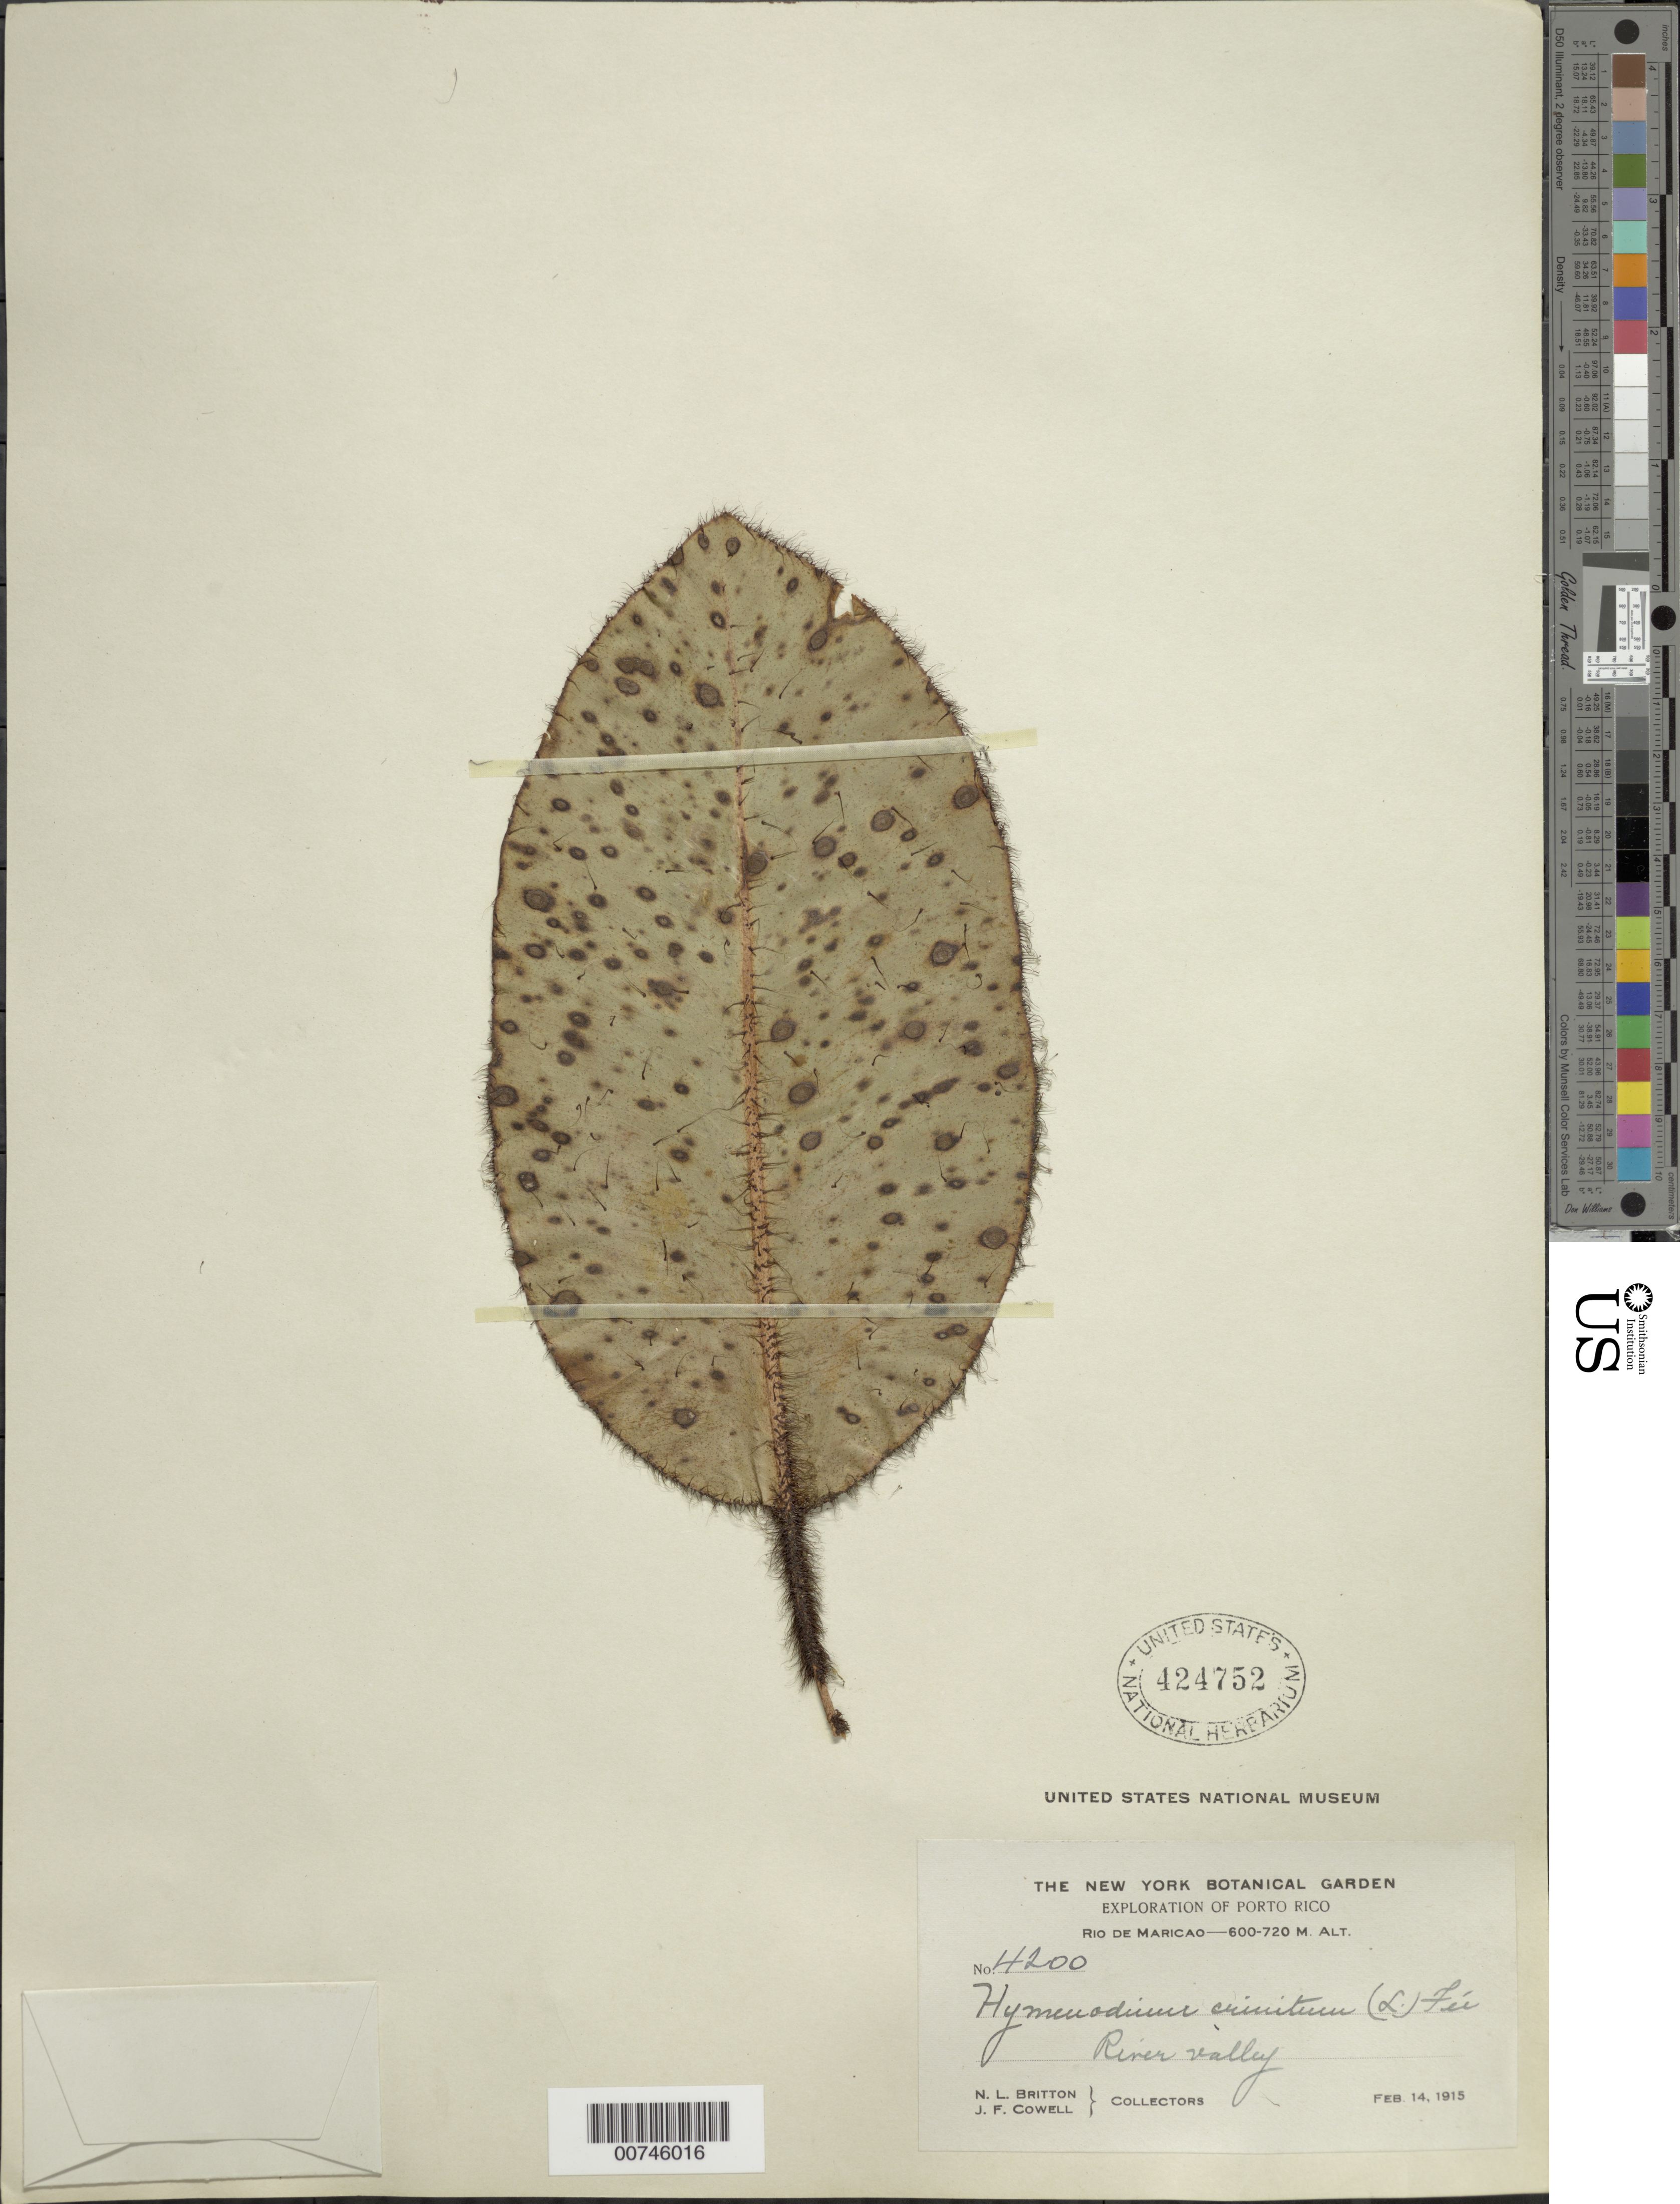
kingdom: Plantae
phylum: Tracheophyta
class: Polypodiopsida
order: Polypodiales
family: Dryopteridaceae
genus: Elaphoglossum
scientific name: Elaphoglossum crinitum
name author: (L.) Christ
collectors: N. Britton & J. F. Cowell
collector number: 4200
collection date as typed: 14 Feb 1915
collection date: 1915-02-14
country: Puerto Rico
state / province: Maricao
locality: Rio Maricao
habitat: River valley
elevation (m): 600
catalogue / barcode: US 424752